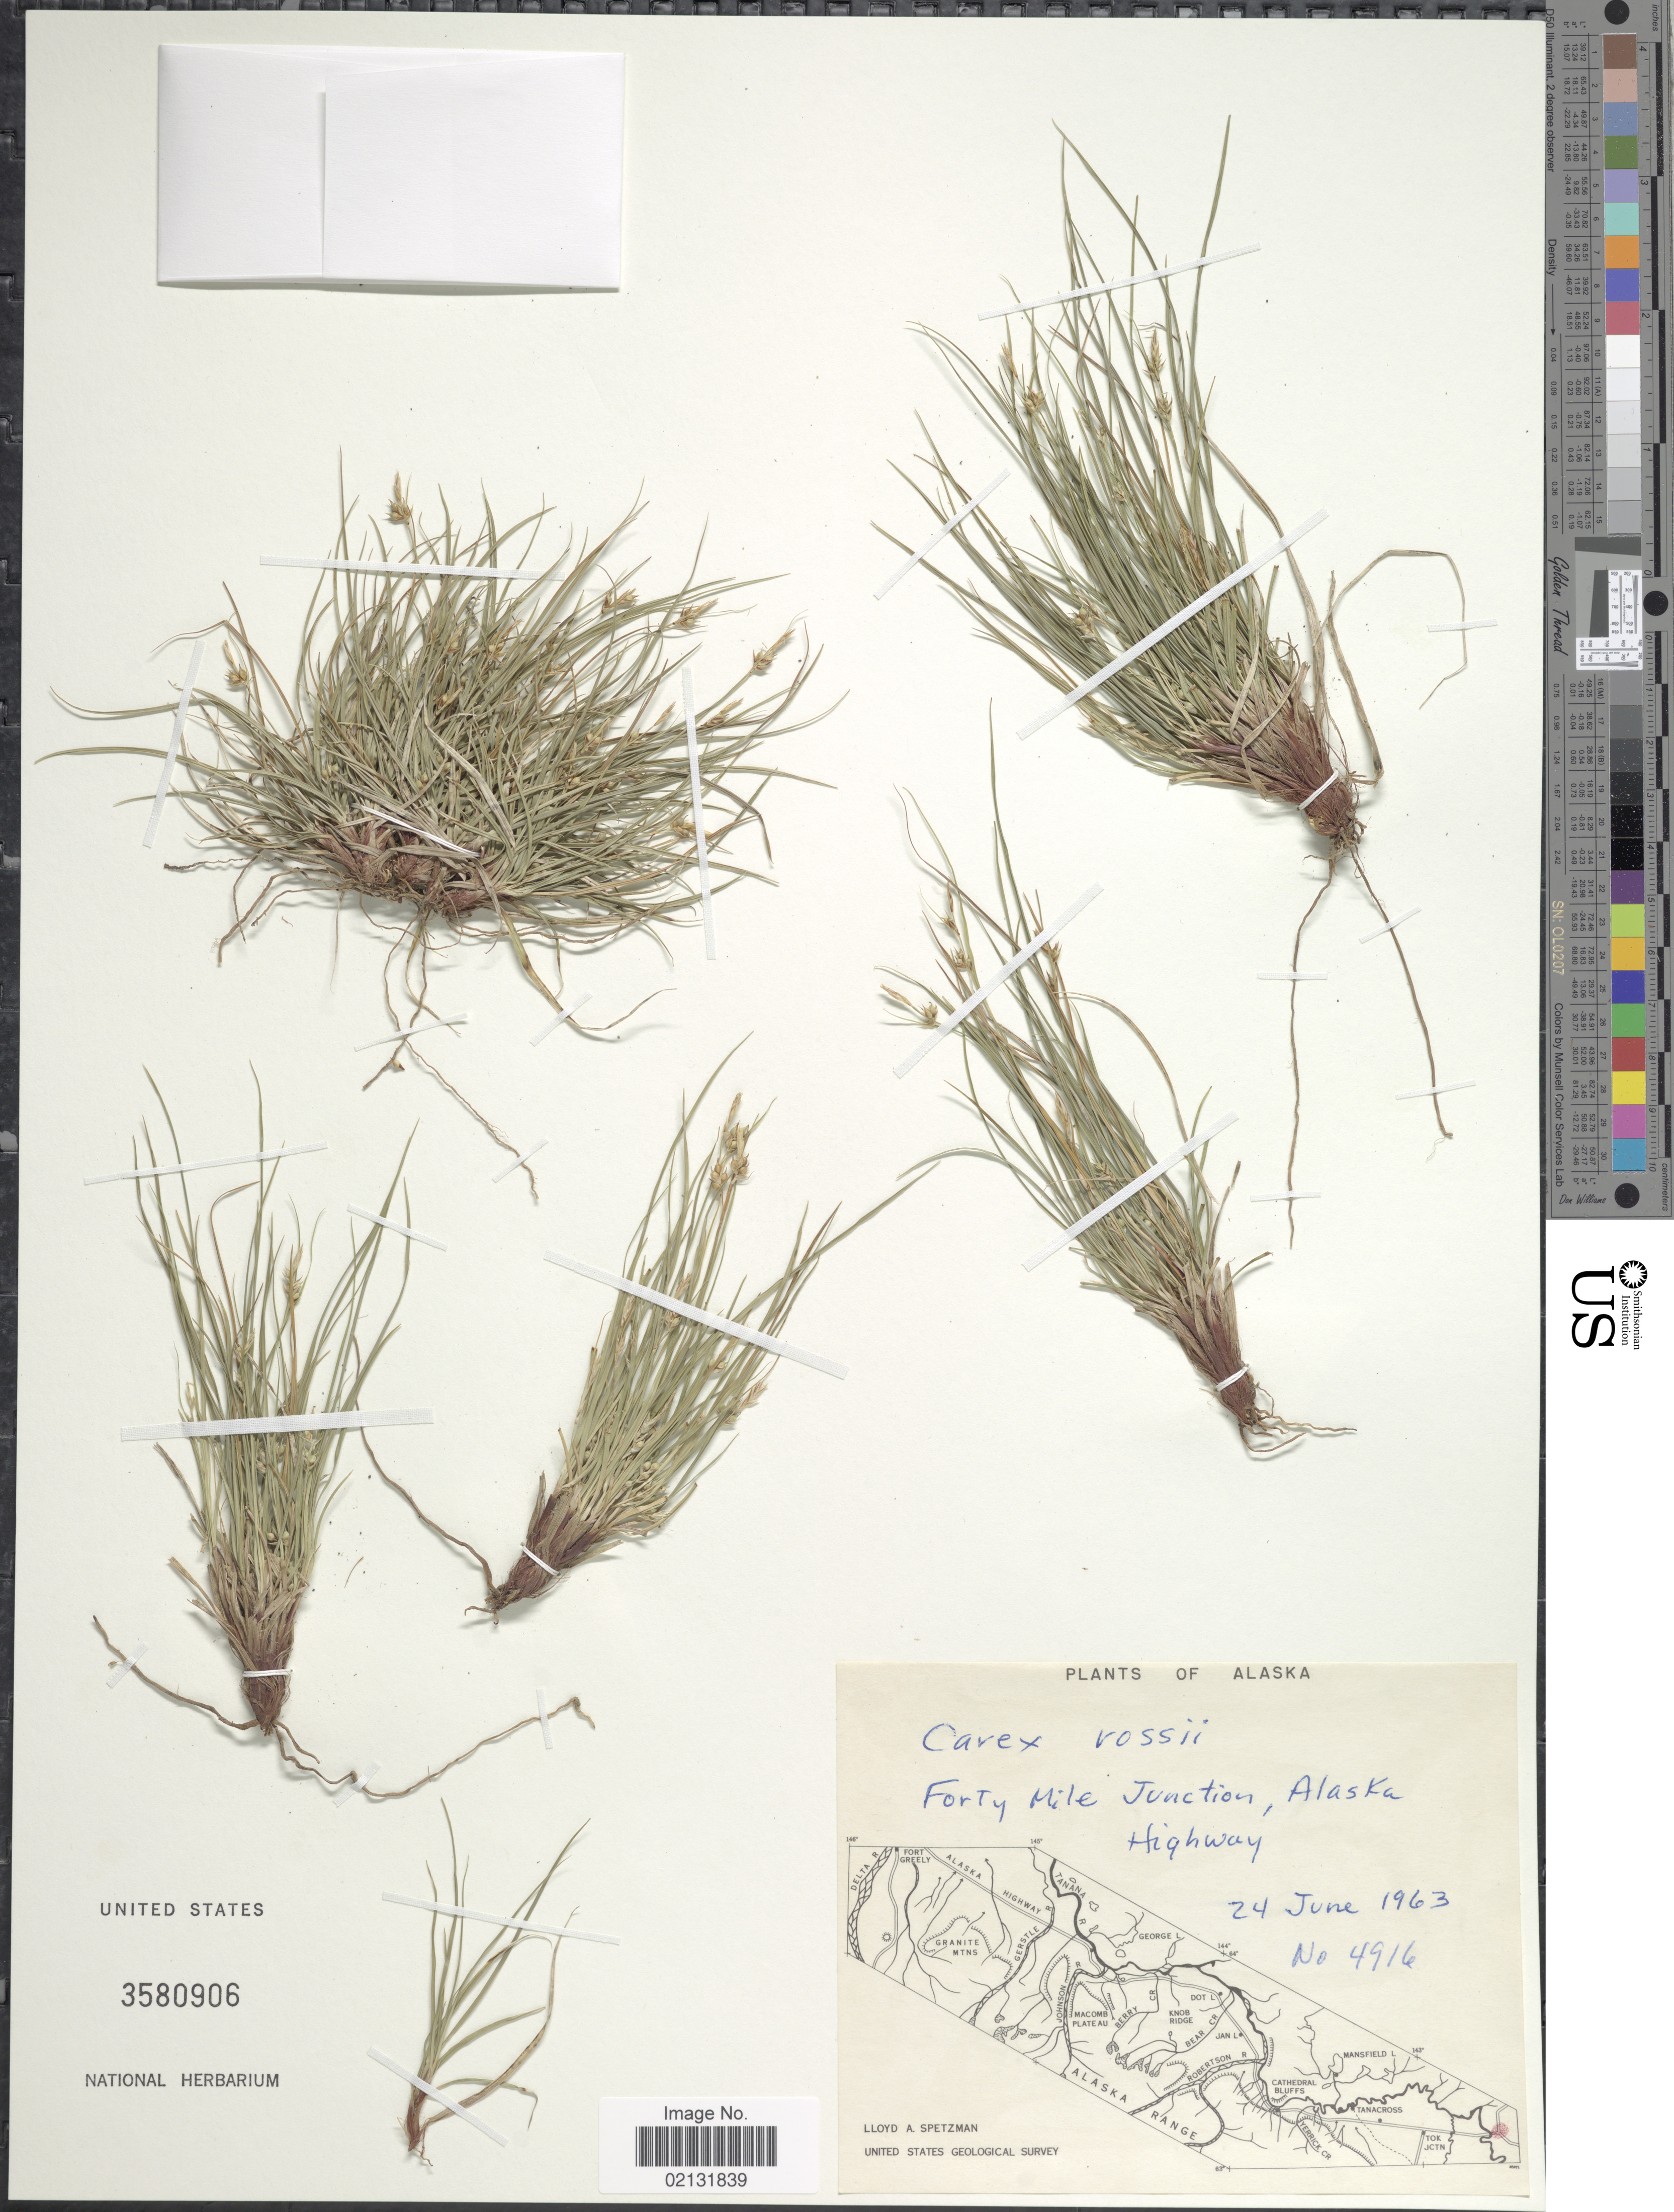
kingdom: Plantae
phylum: Tracheophyta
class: Liliopsida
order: Poales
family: Cyperaceae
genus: Carex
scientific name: Carex rossii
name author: Boott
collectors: L. Spetzman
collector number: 4916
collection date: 1963-06-24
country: United States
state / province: Alaska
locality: Alaska, Forty, Mile Junction, Alaska, Highway.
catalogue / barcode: US 3580906